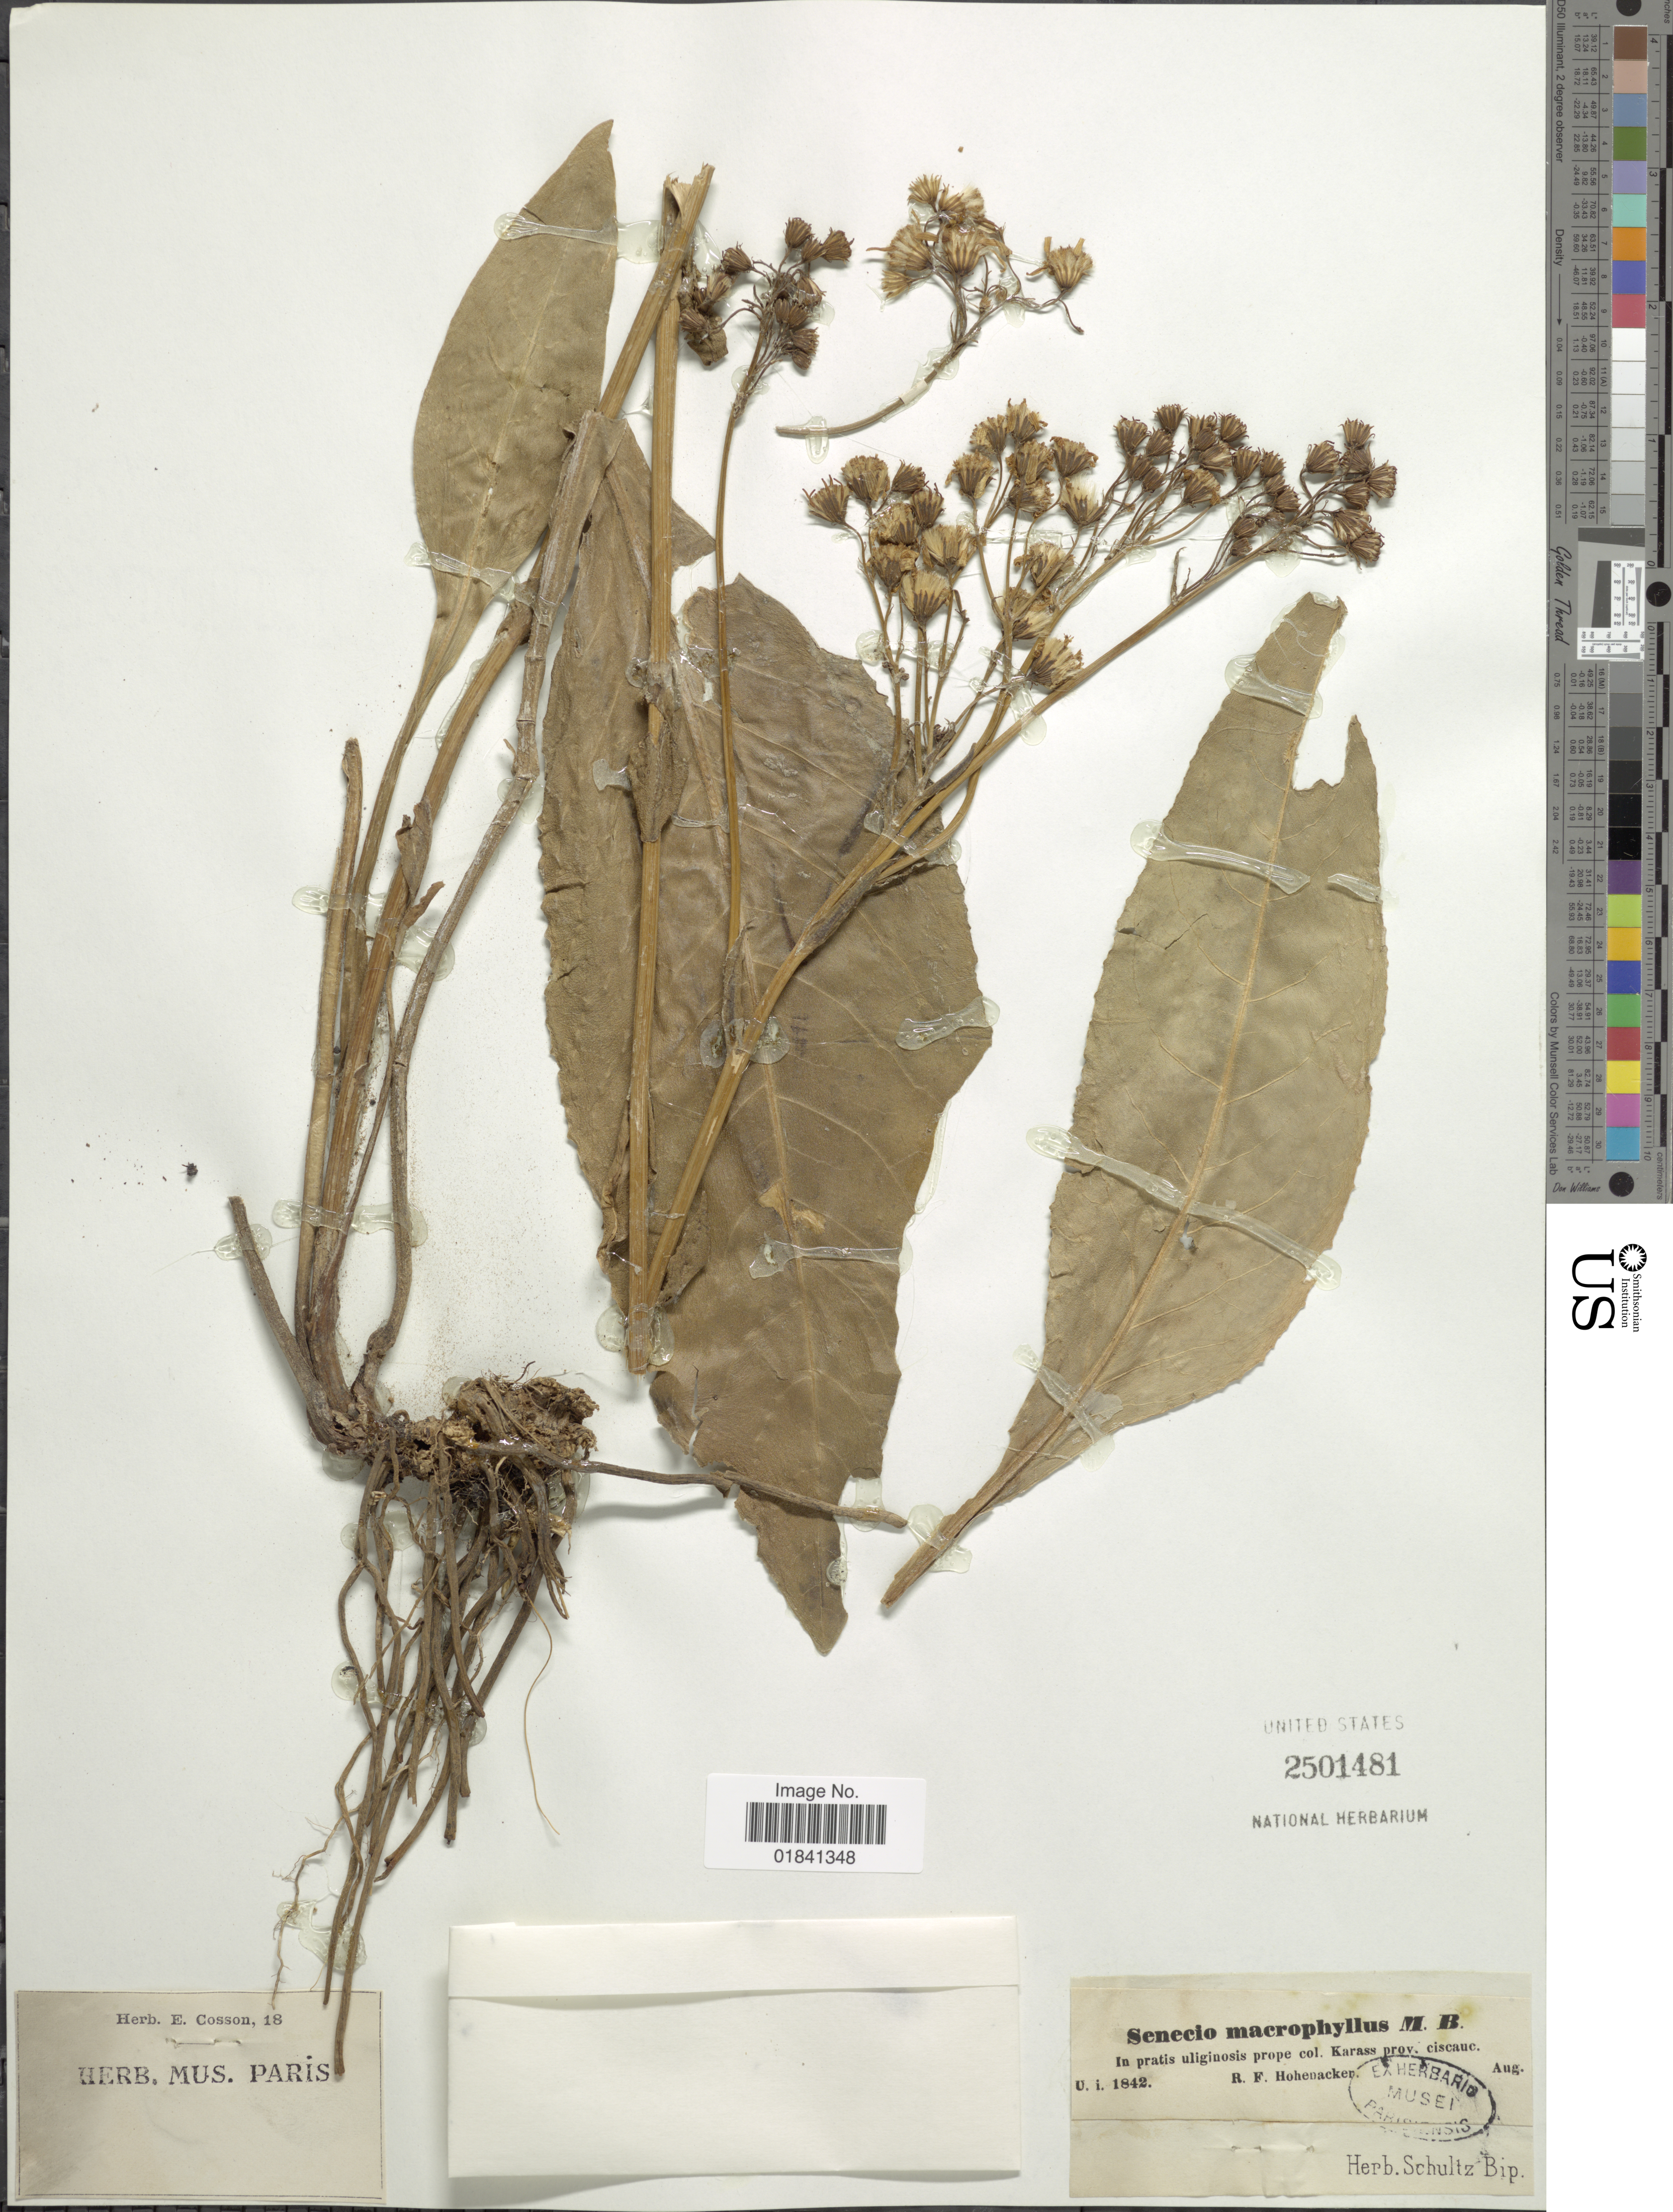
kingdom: Plantae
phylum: Tracheophyta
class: Magnoliopsida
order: Asterales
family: Asteraceae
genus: Senecio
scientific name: Senecio macrophyllus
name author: M. Bieb.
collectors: R. F. Hohenacker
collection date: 1842-08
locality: In pratis uliginosis prope col. Karass prov. ciscauc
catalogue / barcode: US 2501481